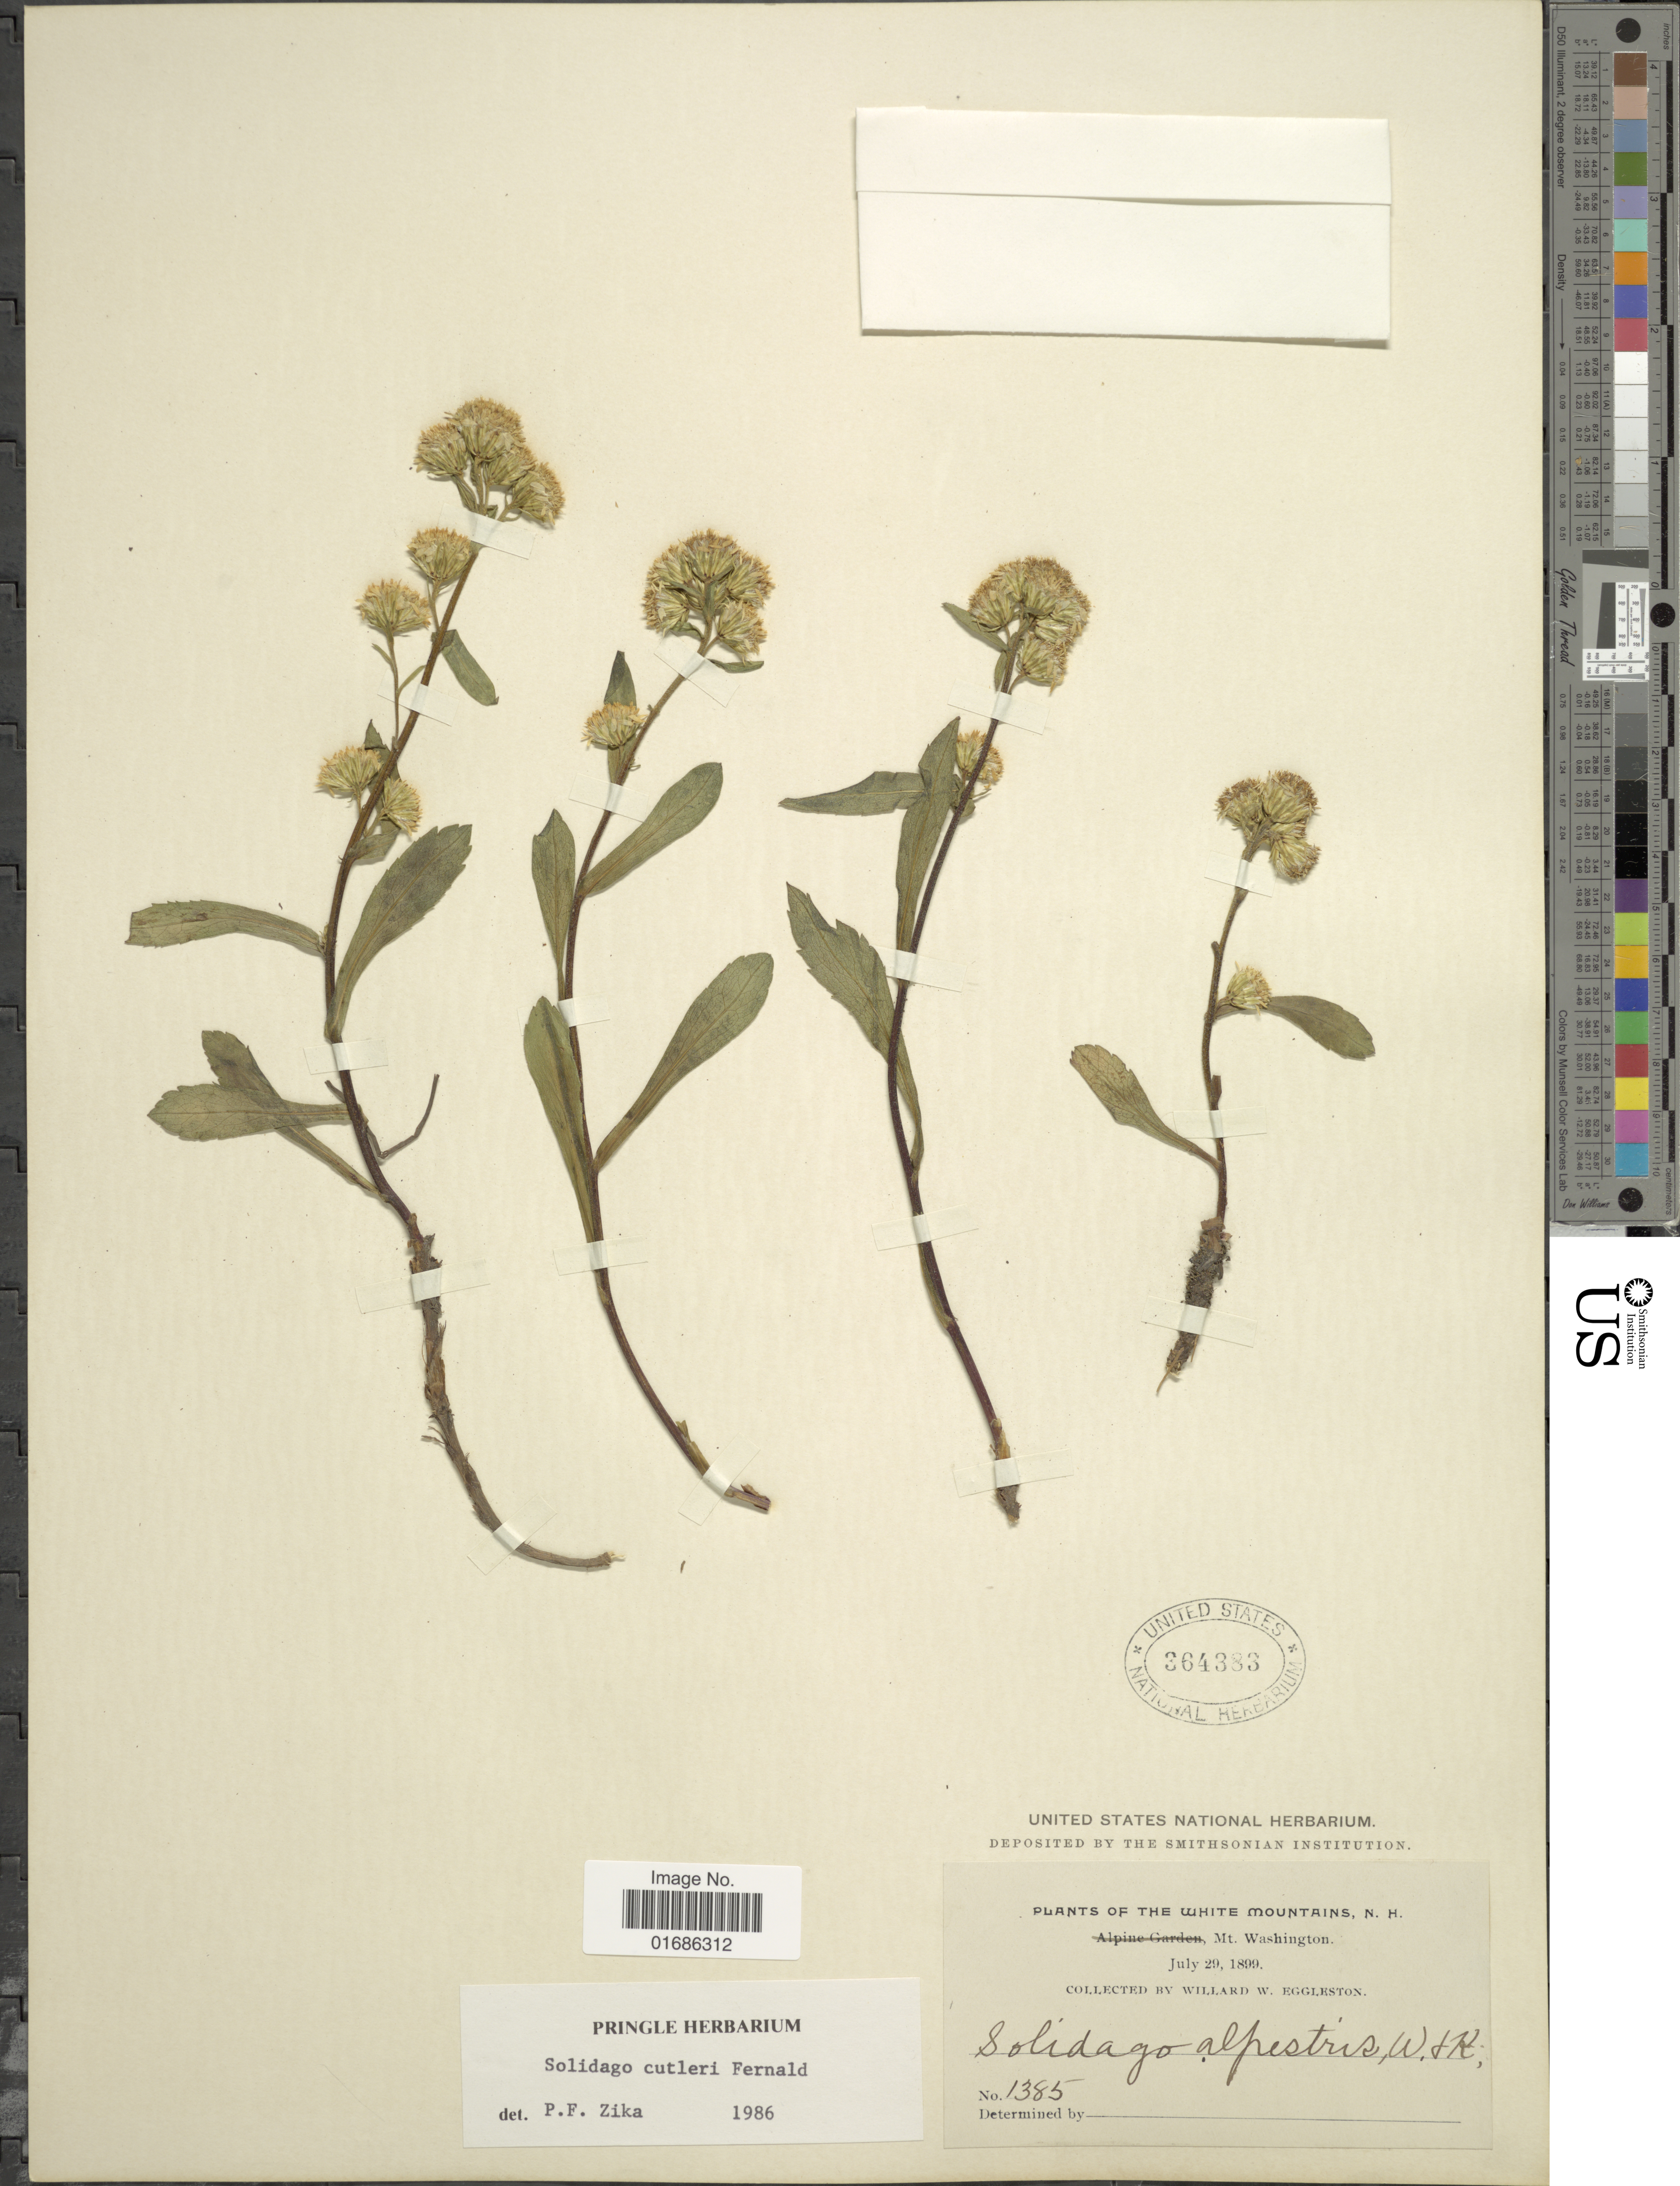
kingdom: Plantae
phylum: Tracheophyta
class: Magnoliopsida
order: Asterales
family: Asteraceae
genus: Solidago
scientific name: Solidago cutleri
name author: Fernald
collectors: W. W. Eggleston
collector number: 1385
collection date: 1899-07-29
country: United States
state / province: New Hampshire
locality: The White Mountains, Mt Washington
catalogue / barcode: US 364383